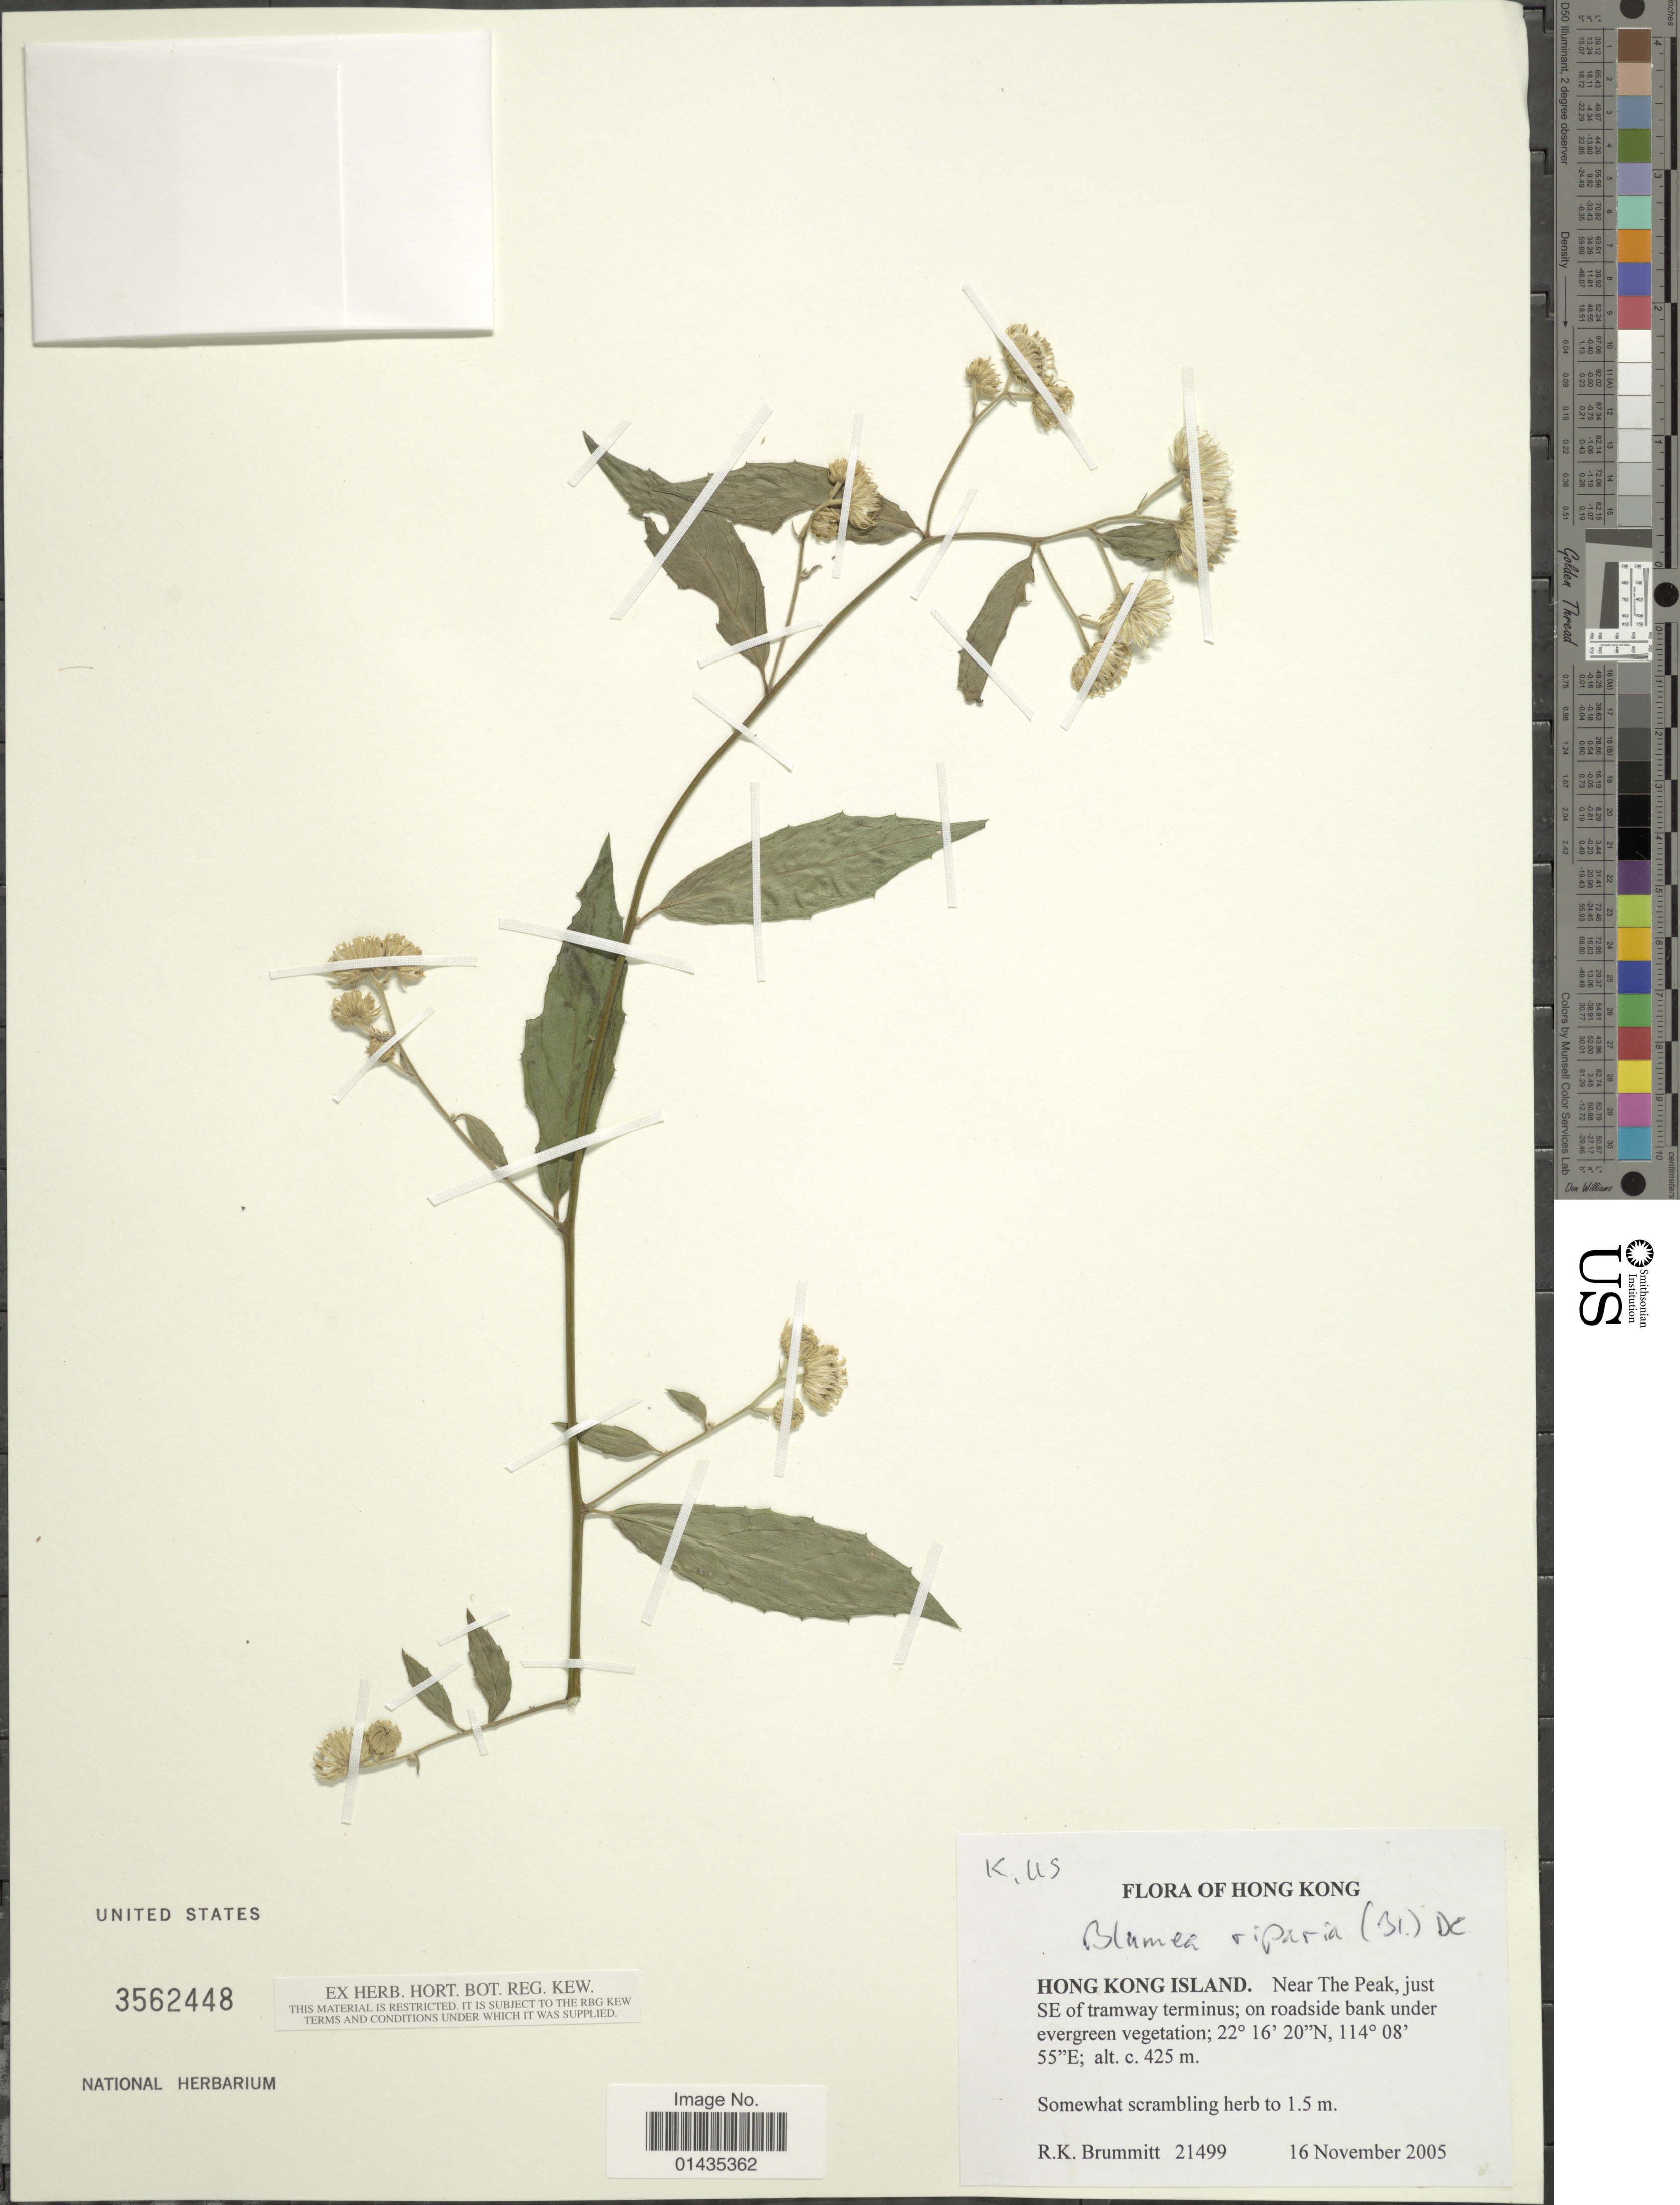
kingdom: Plantae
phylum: Tracheophyta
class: Magnoliopsida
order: Asterales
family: Asteraceae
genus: Blumea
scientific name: Blumea riparia var. megacephala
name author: Randeria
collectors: R. Brummitt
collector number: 21499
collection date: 2005-11-16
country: China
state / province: Hong Kong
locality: Hong Kong Island, near the Peak, just SE of tramway terminus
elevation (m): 425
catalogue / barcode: US 3562448